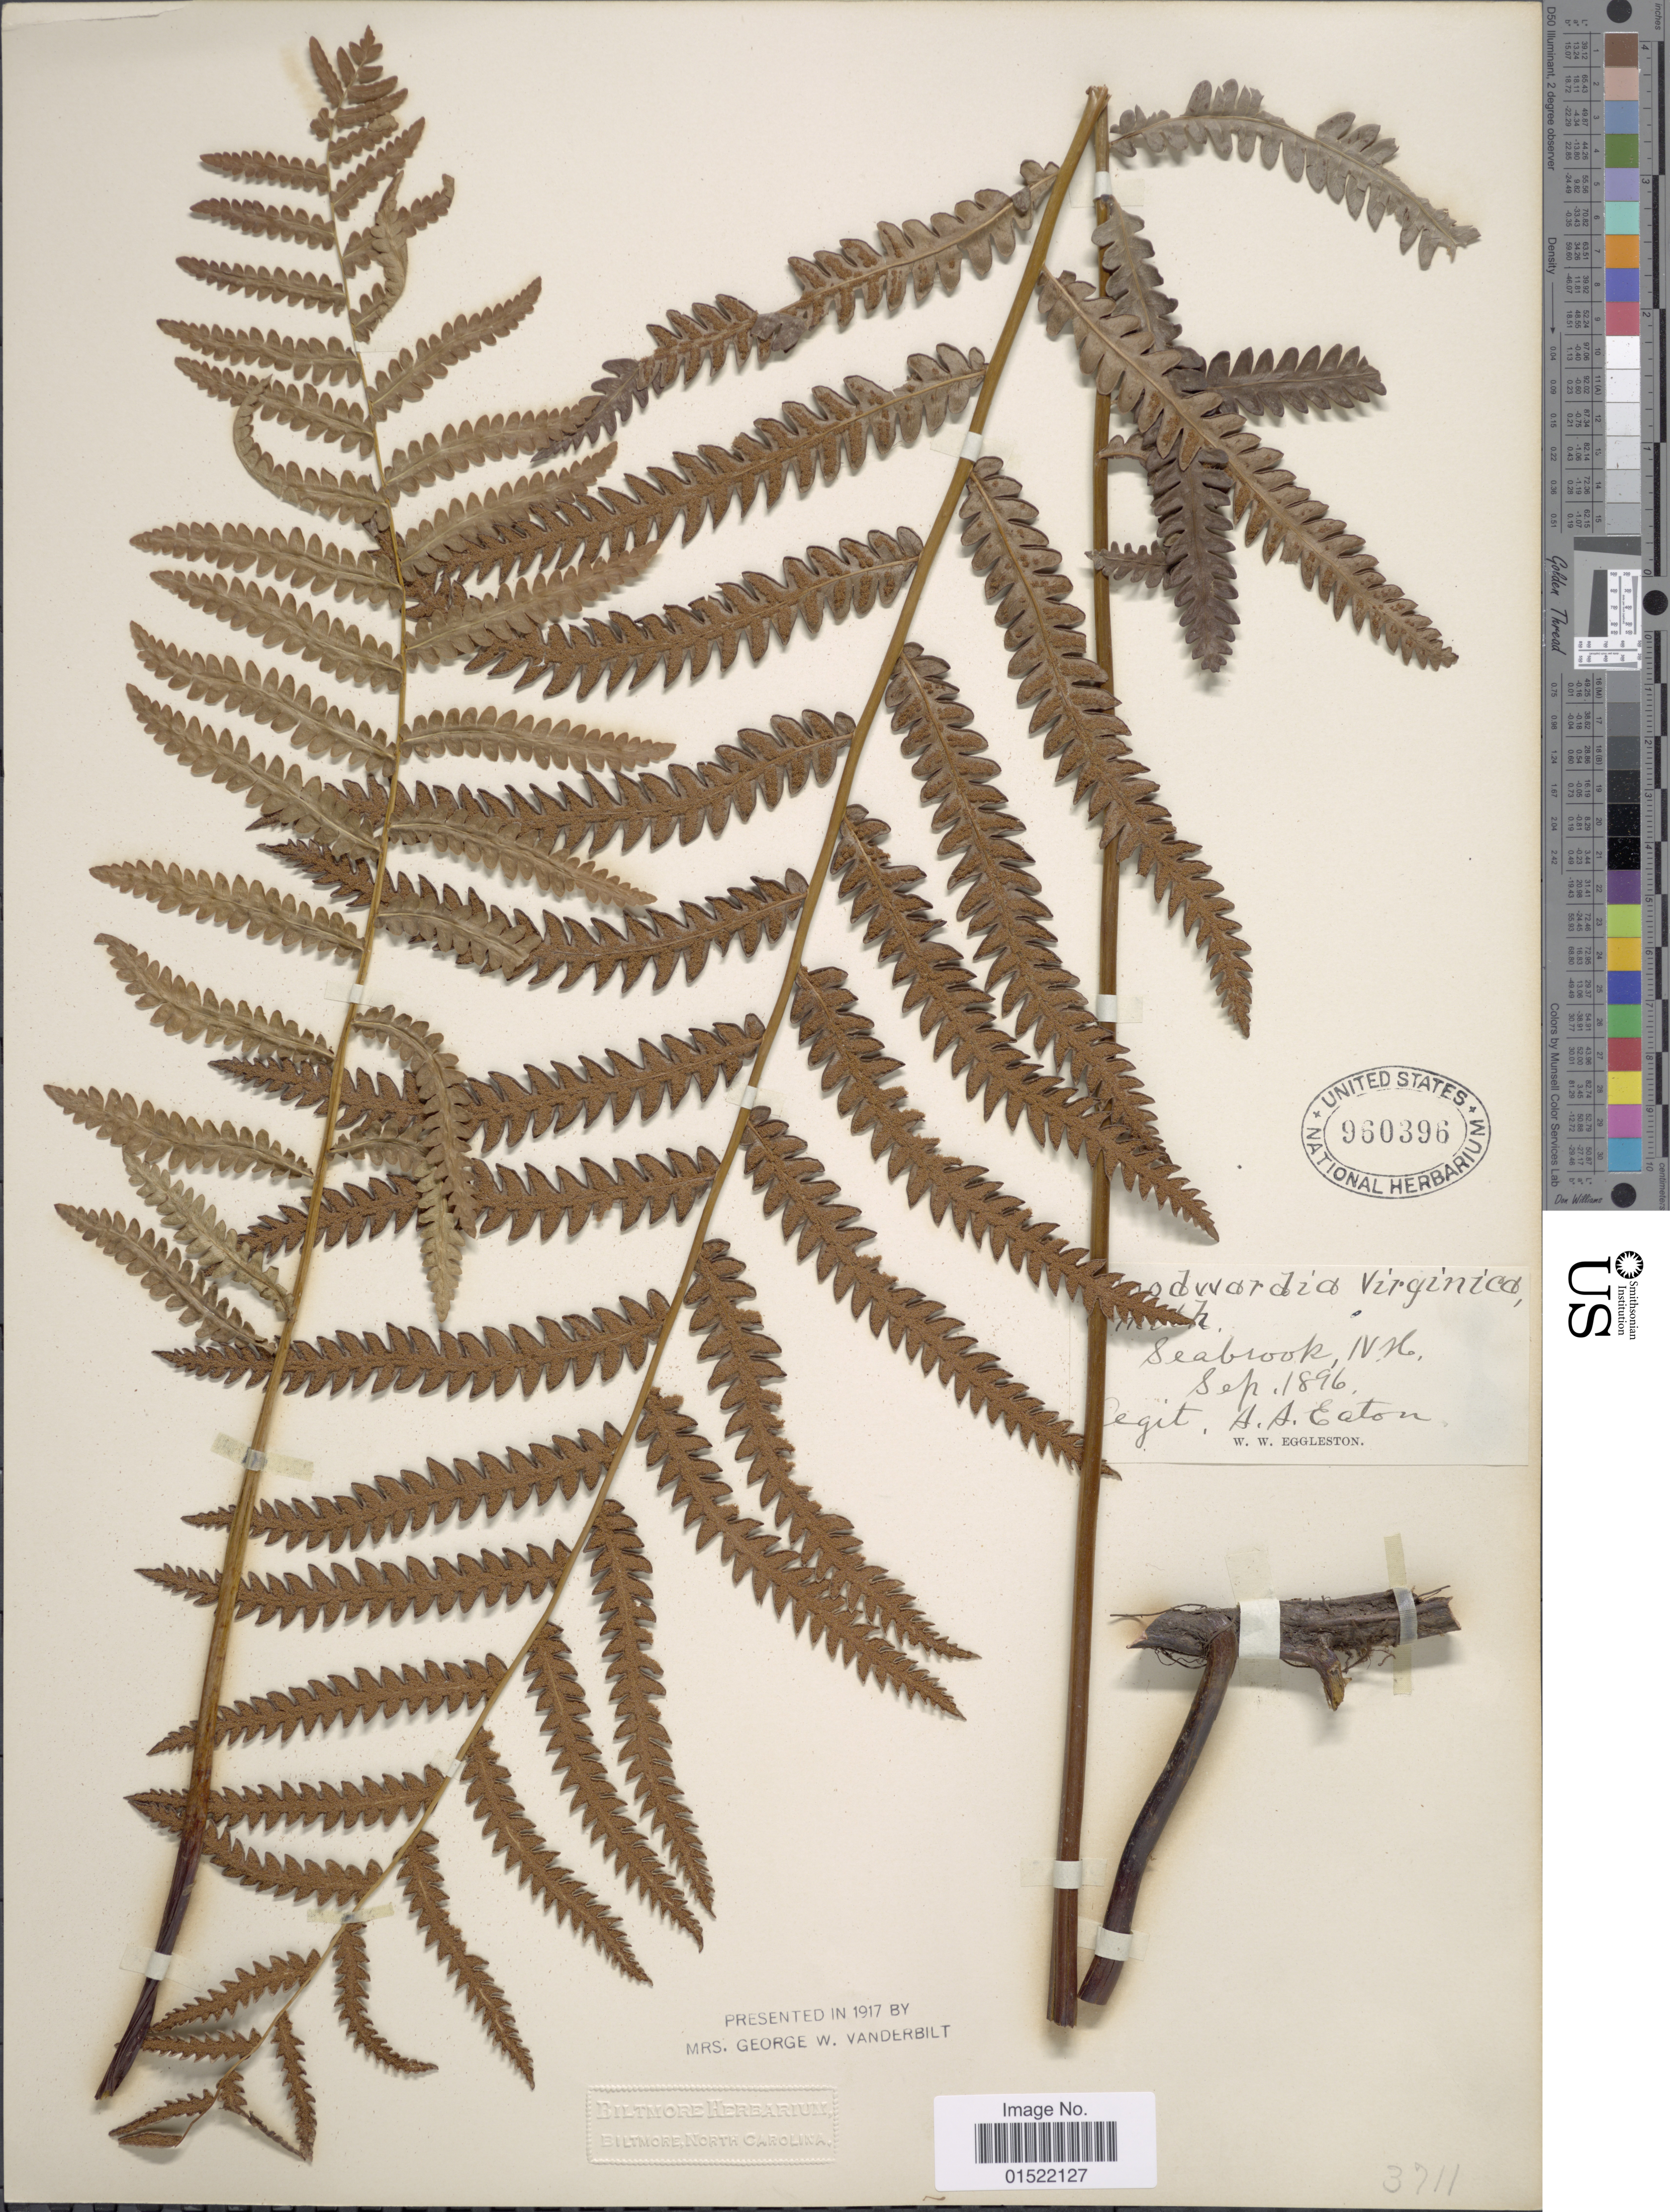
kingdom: Plantae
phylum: Tracheophyta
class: Polypodiopsida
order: Polypodiales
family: Blechnaceae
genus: Woodwardia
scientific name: Woodwardia virginica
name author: (L.) R.M. Sm.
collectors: A. A. Eaton & W. W. Eggleston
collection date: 1896-09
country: United States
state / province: New Hampshire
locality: Seabrook, N. H.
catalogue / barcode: US 960396